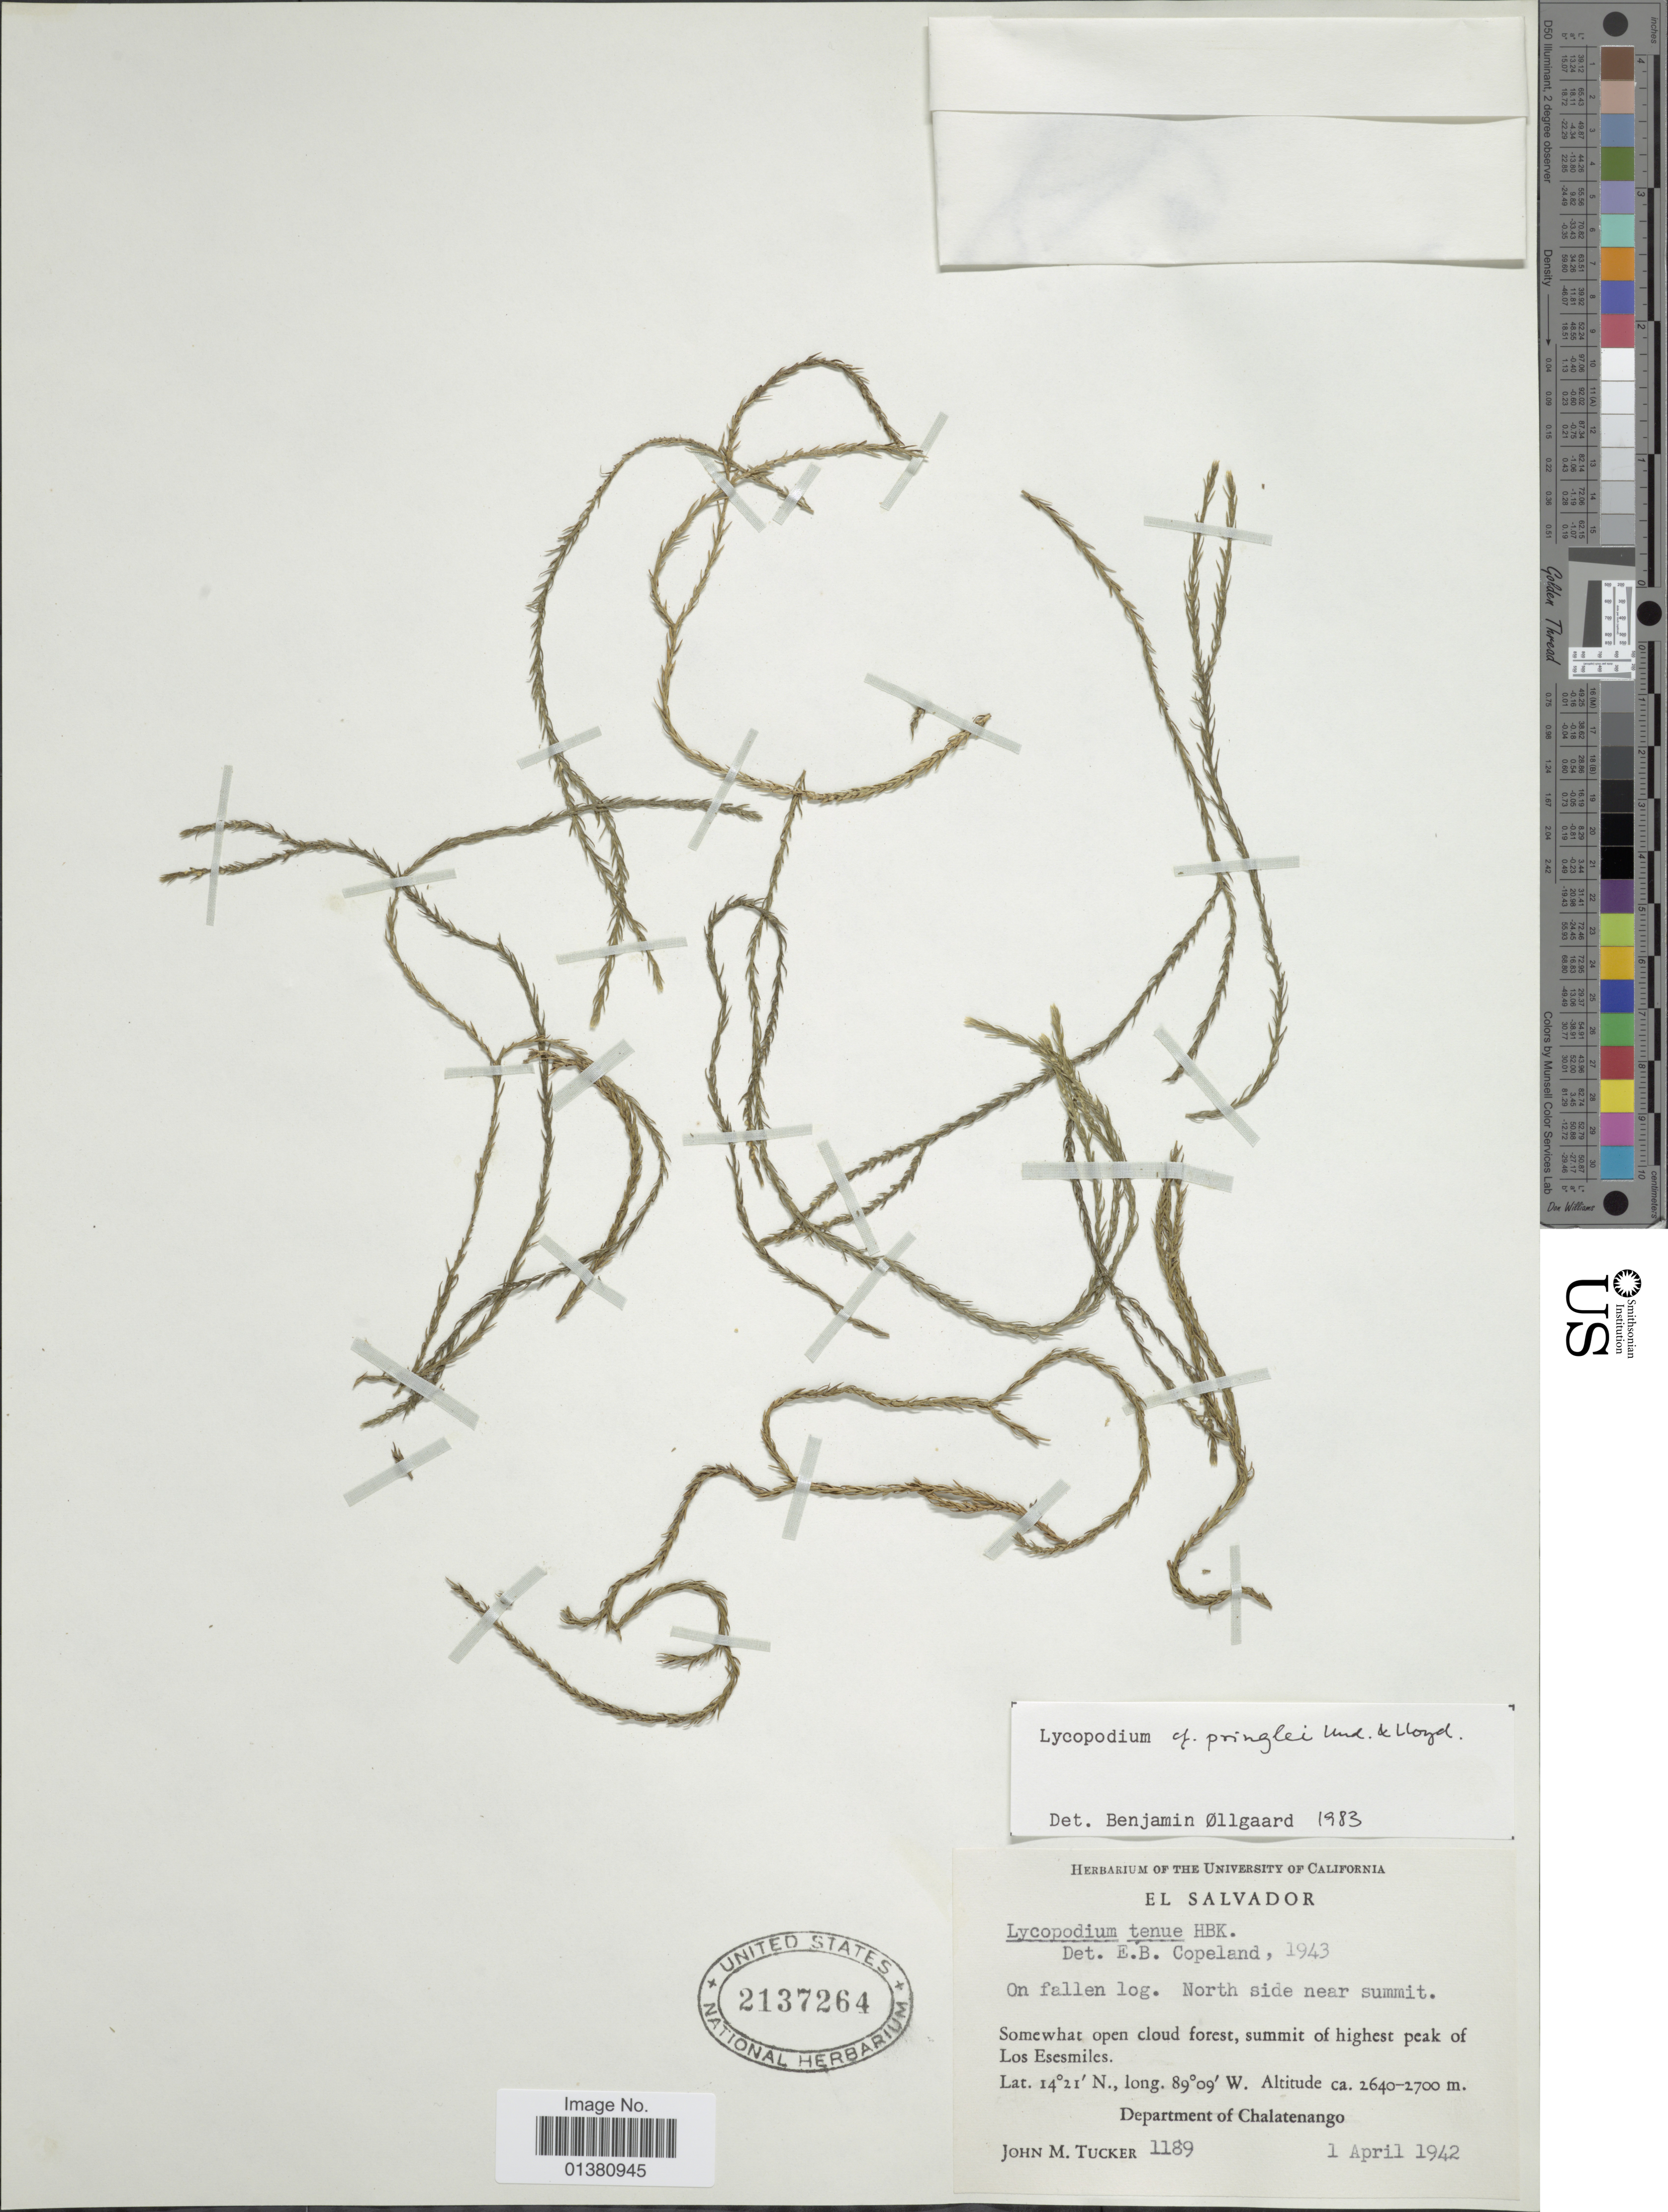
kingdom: Plantae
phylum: Tracheophyta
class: Lycopodiopsida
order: Lycopodiales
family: Lycopodiaceae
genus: Phlegmariurus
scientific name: Phlegmariurus pringlei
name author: (Underw. & F.E. Lloyd) B. Øllg.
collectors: J. M. Tucker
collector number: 1189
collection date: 1942-04-01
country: El Salvador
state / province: Chalatenango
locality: On fallen log, North side near summit, Somewhat open cloud forest, summit of highest peak of Los Esesmiles,Department of Chalatenango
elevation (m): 2640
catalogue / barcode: US 2137264